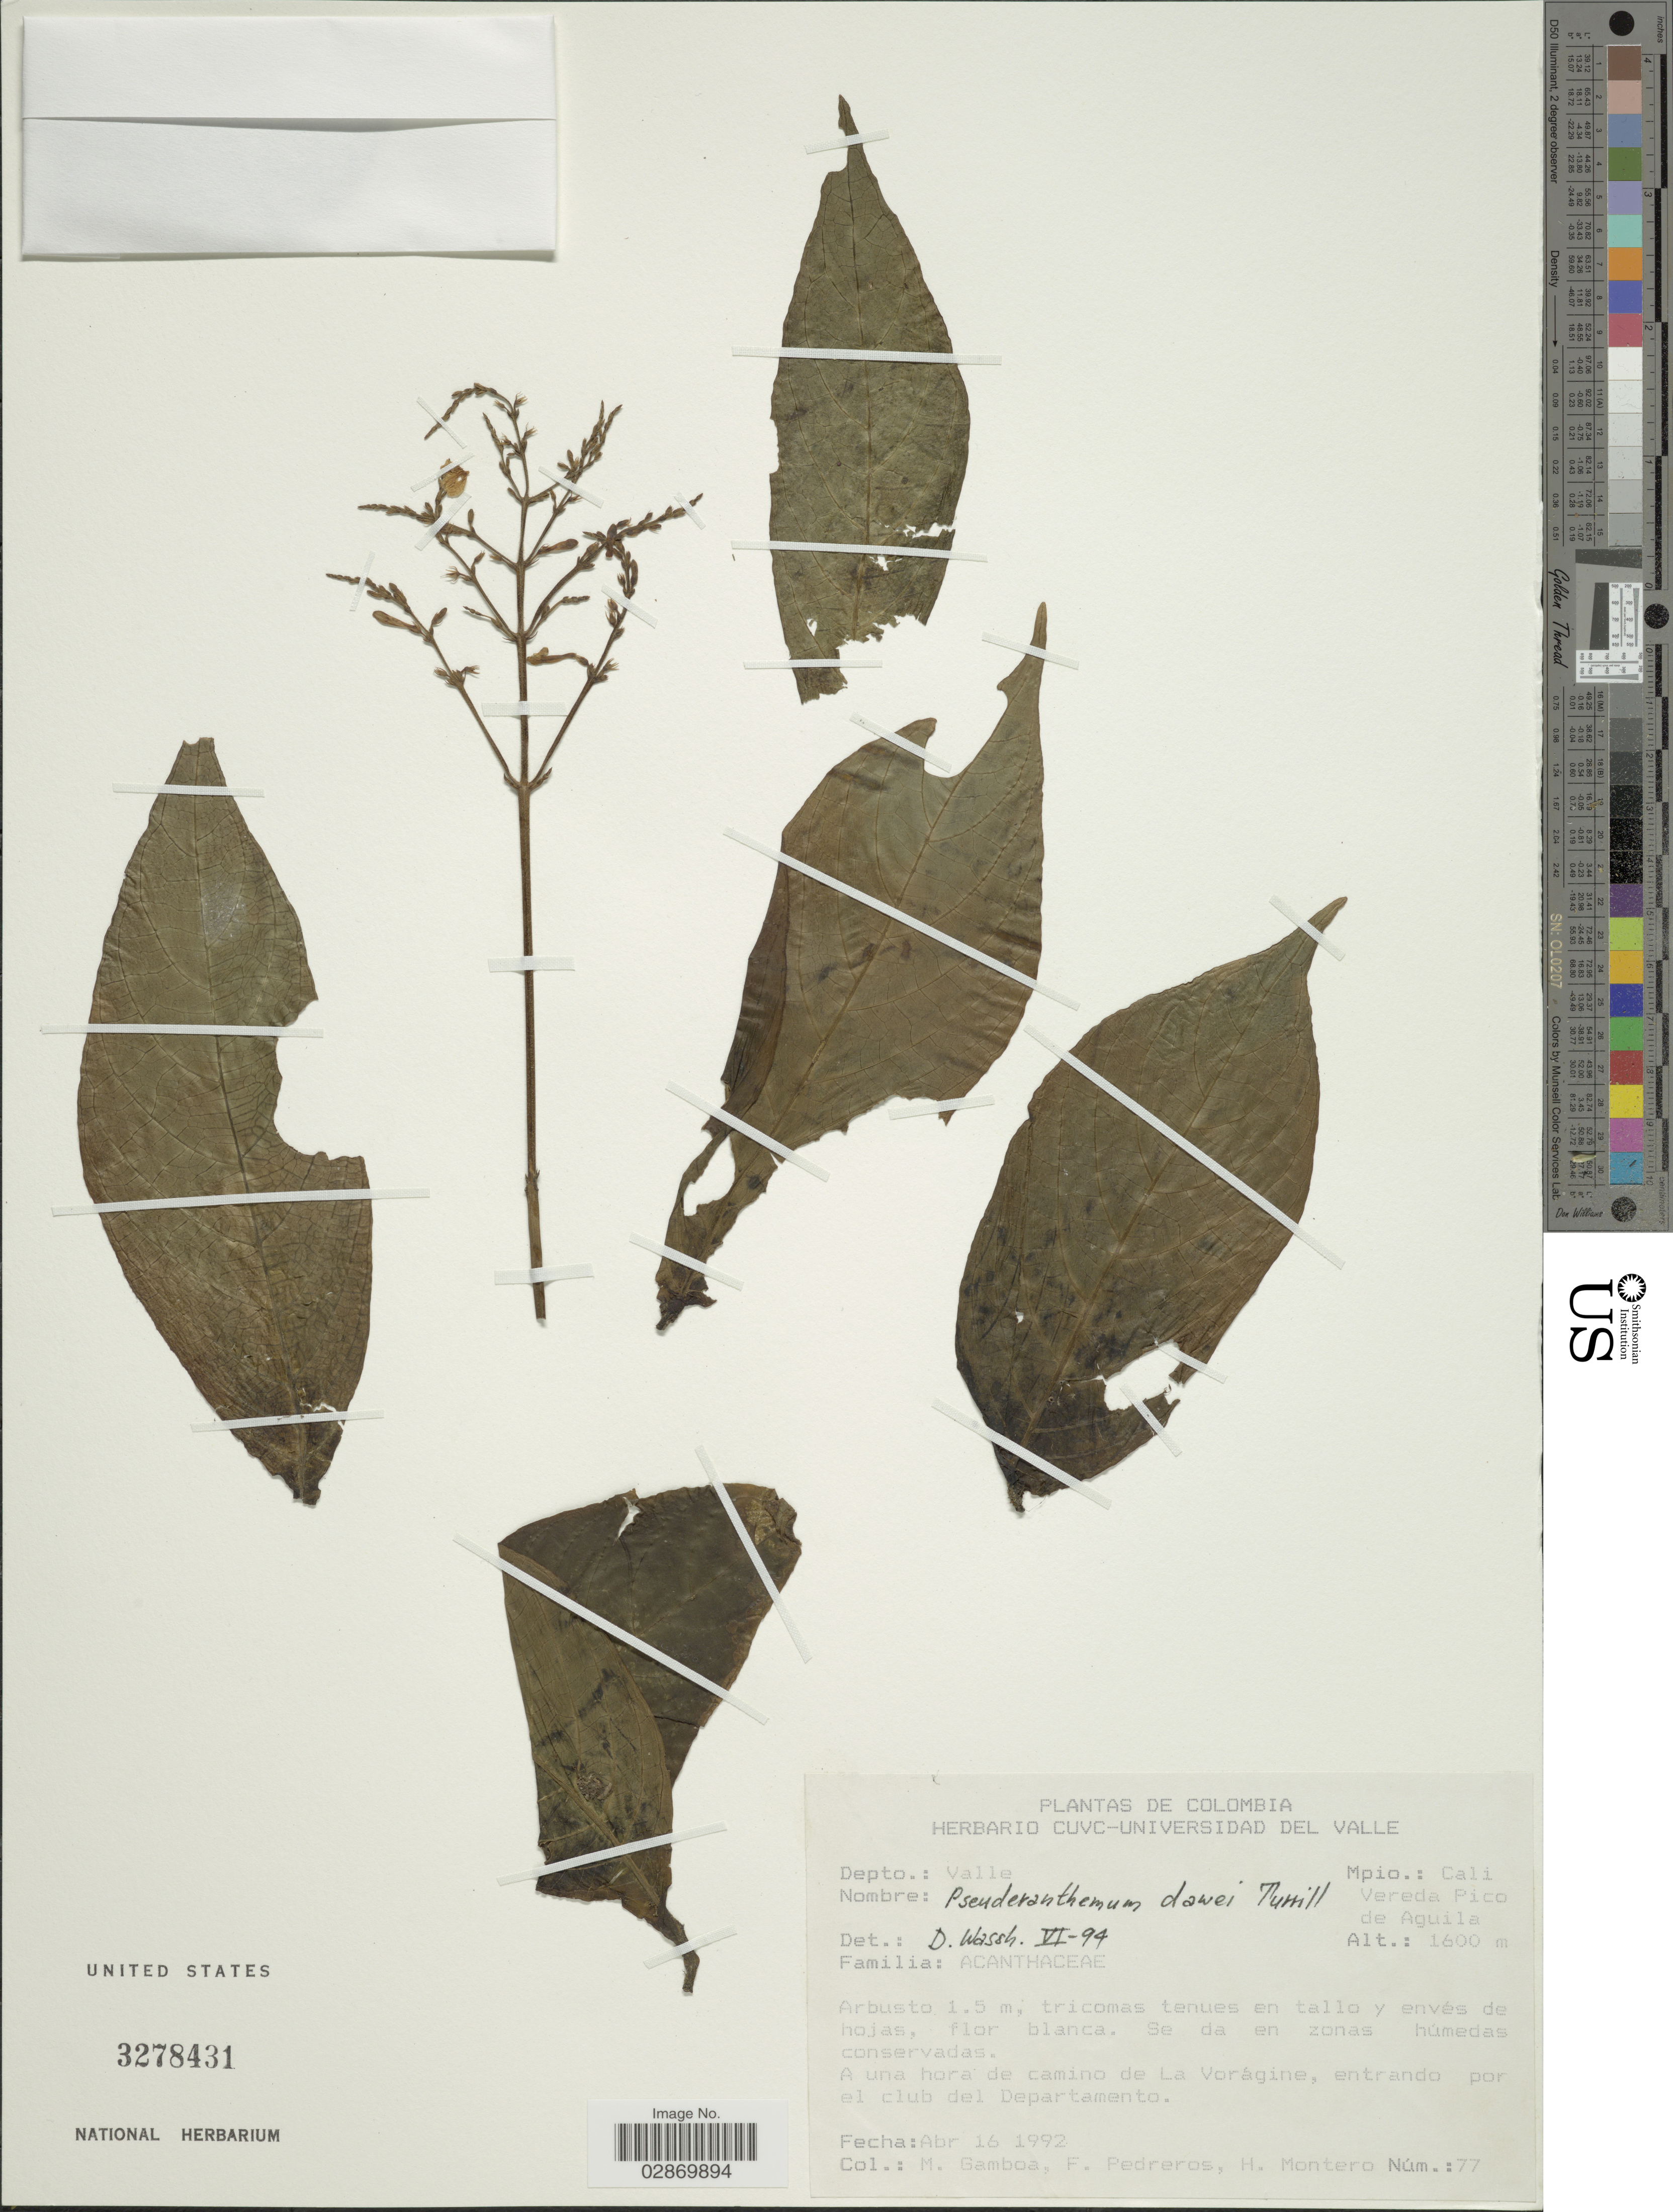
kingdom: Plantae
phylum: Tracheophyta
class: Magnoliopsida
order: Lamiales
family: Acanthaceae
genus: Pseuderanthemum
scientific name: Pseuderanthemum dawei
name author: Turrill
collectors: M. Gamboa, F. Pedreros & H. Montero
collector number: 77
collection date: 1992-04-16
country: Colombia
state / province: Valle del Cauca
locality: Depto. Valle, Mpio. Cali Vereda Pico de Aguila, A una hora de camino de La Vorágine, entrado por el club del Departamento.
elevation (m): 1600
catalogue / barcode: US 3278431